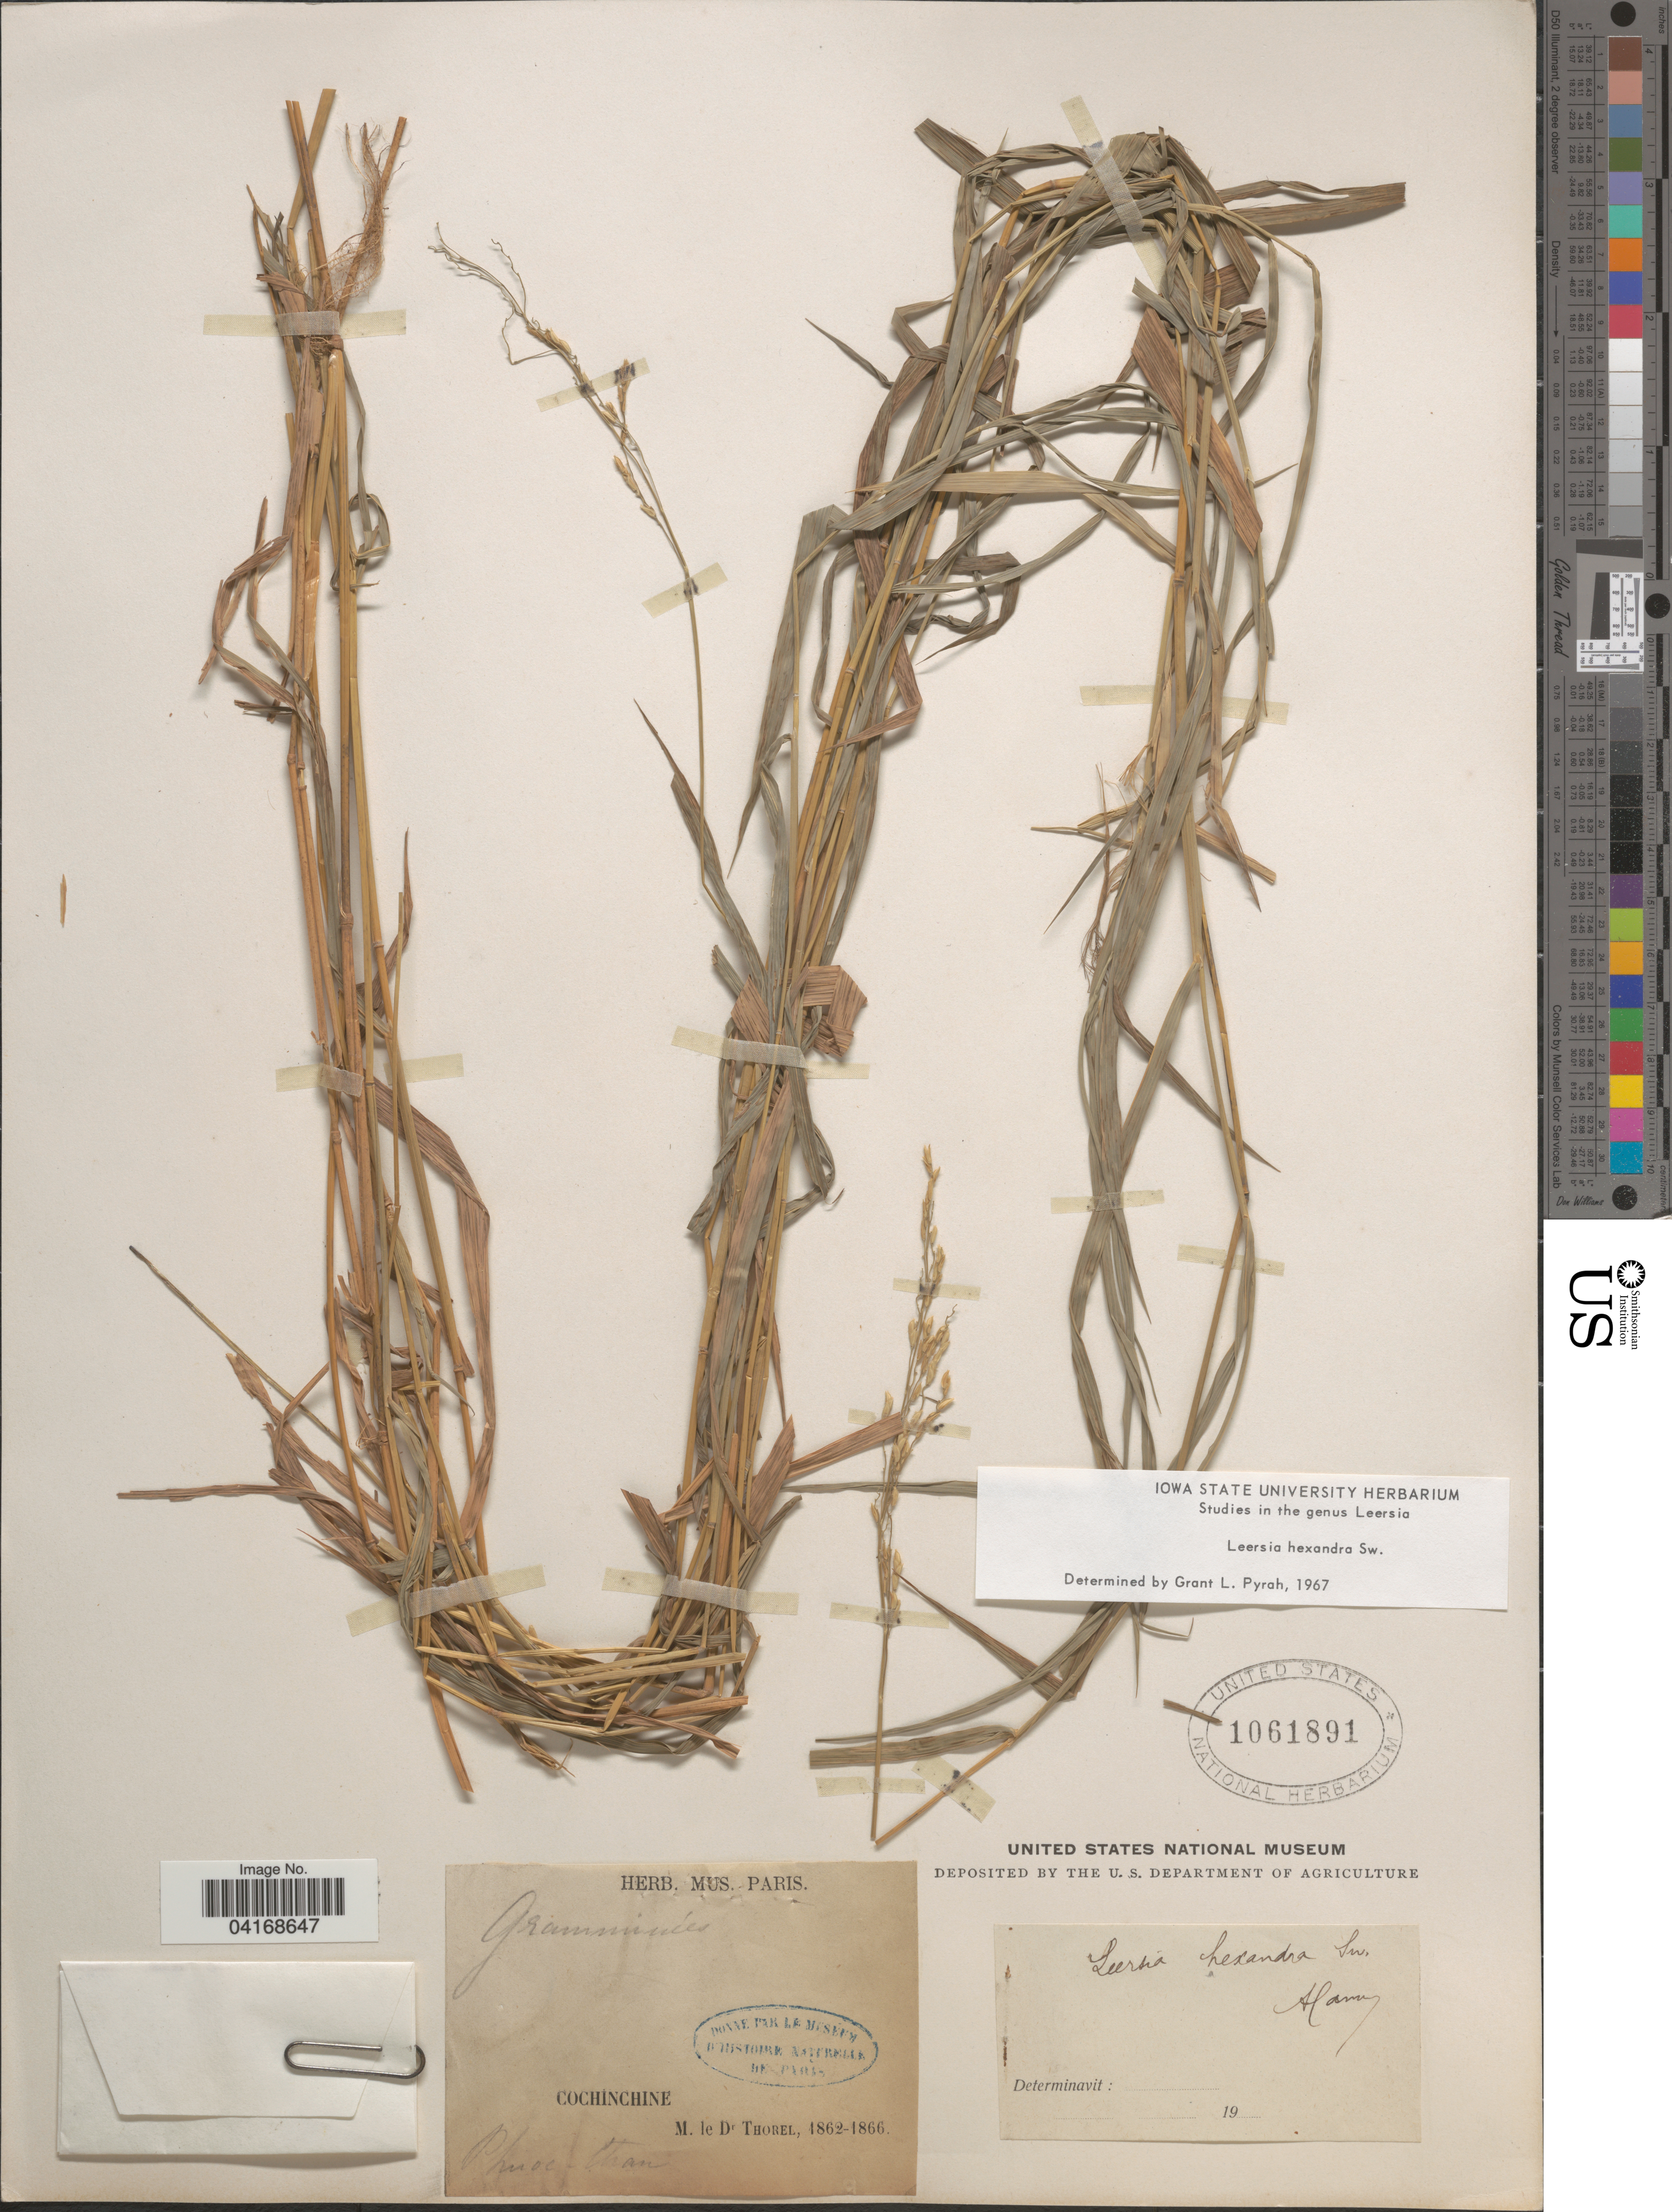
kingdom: Plantae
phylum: Tracheophyta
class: Liliopsida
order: Poales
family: Poaceae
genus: Leersia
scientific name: Leersia hexandra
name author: Sw.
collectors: Thorel, M. "M. [=Monsieur] Thorel" DO NOT USE (error for C. Thorel)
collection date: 1862/1866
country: Vietnam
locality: Cochinchine. Phuoc than.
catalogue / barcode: US 1061891